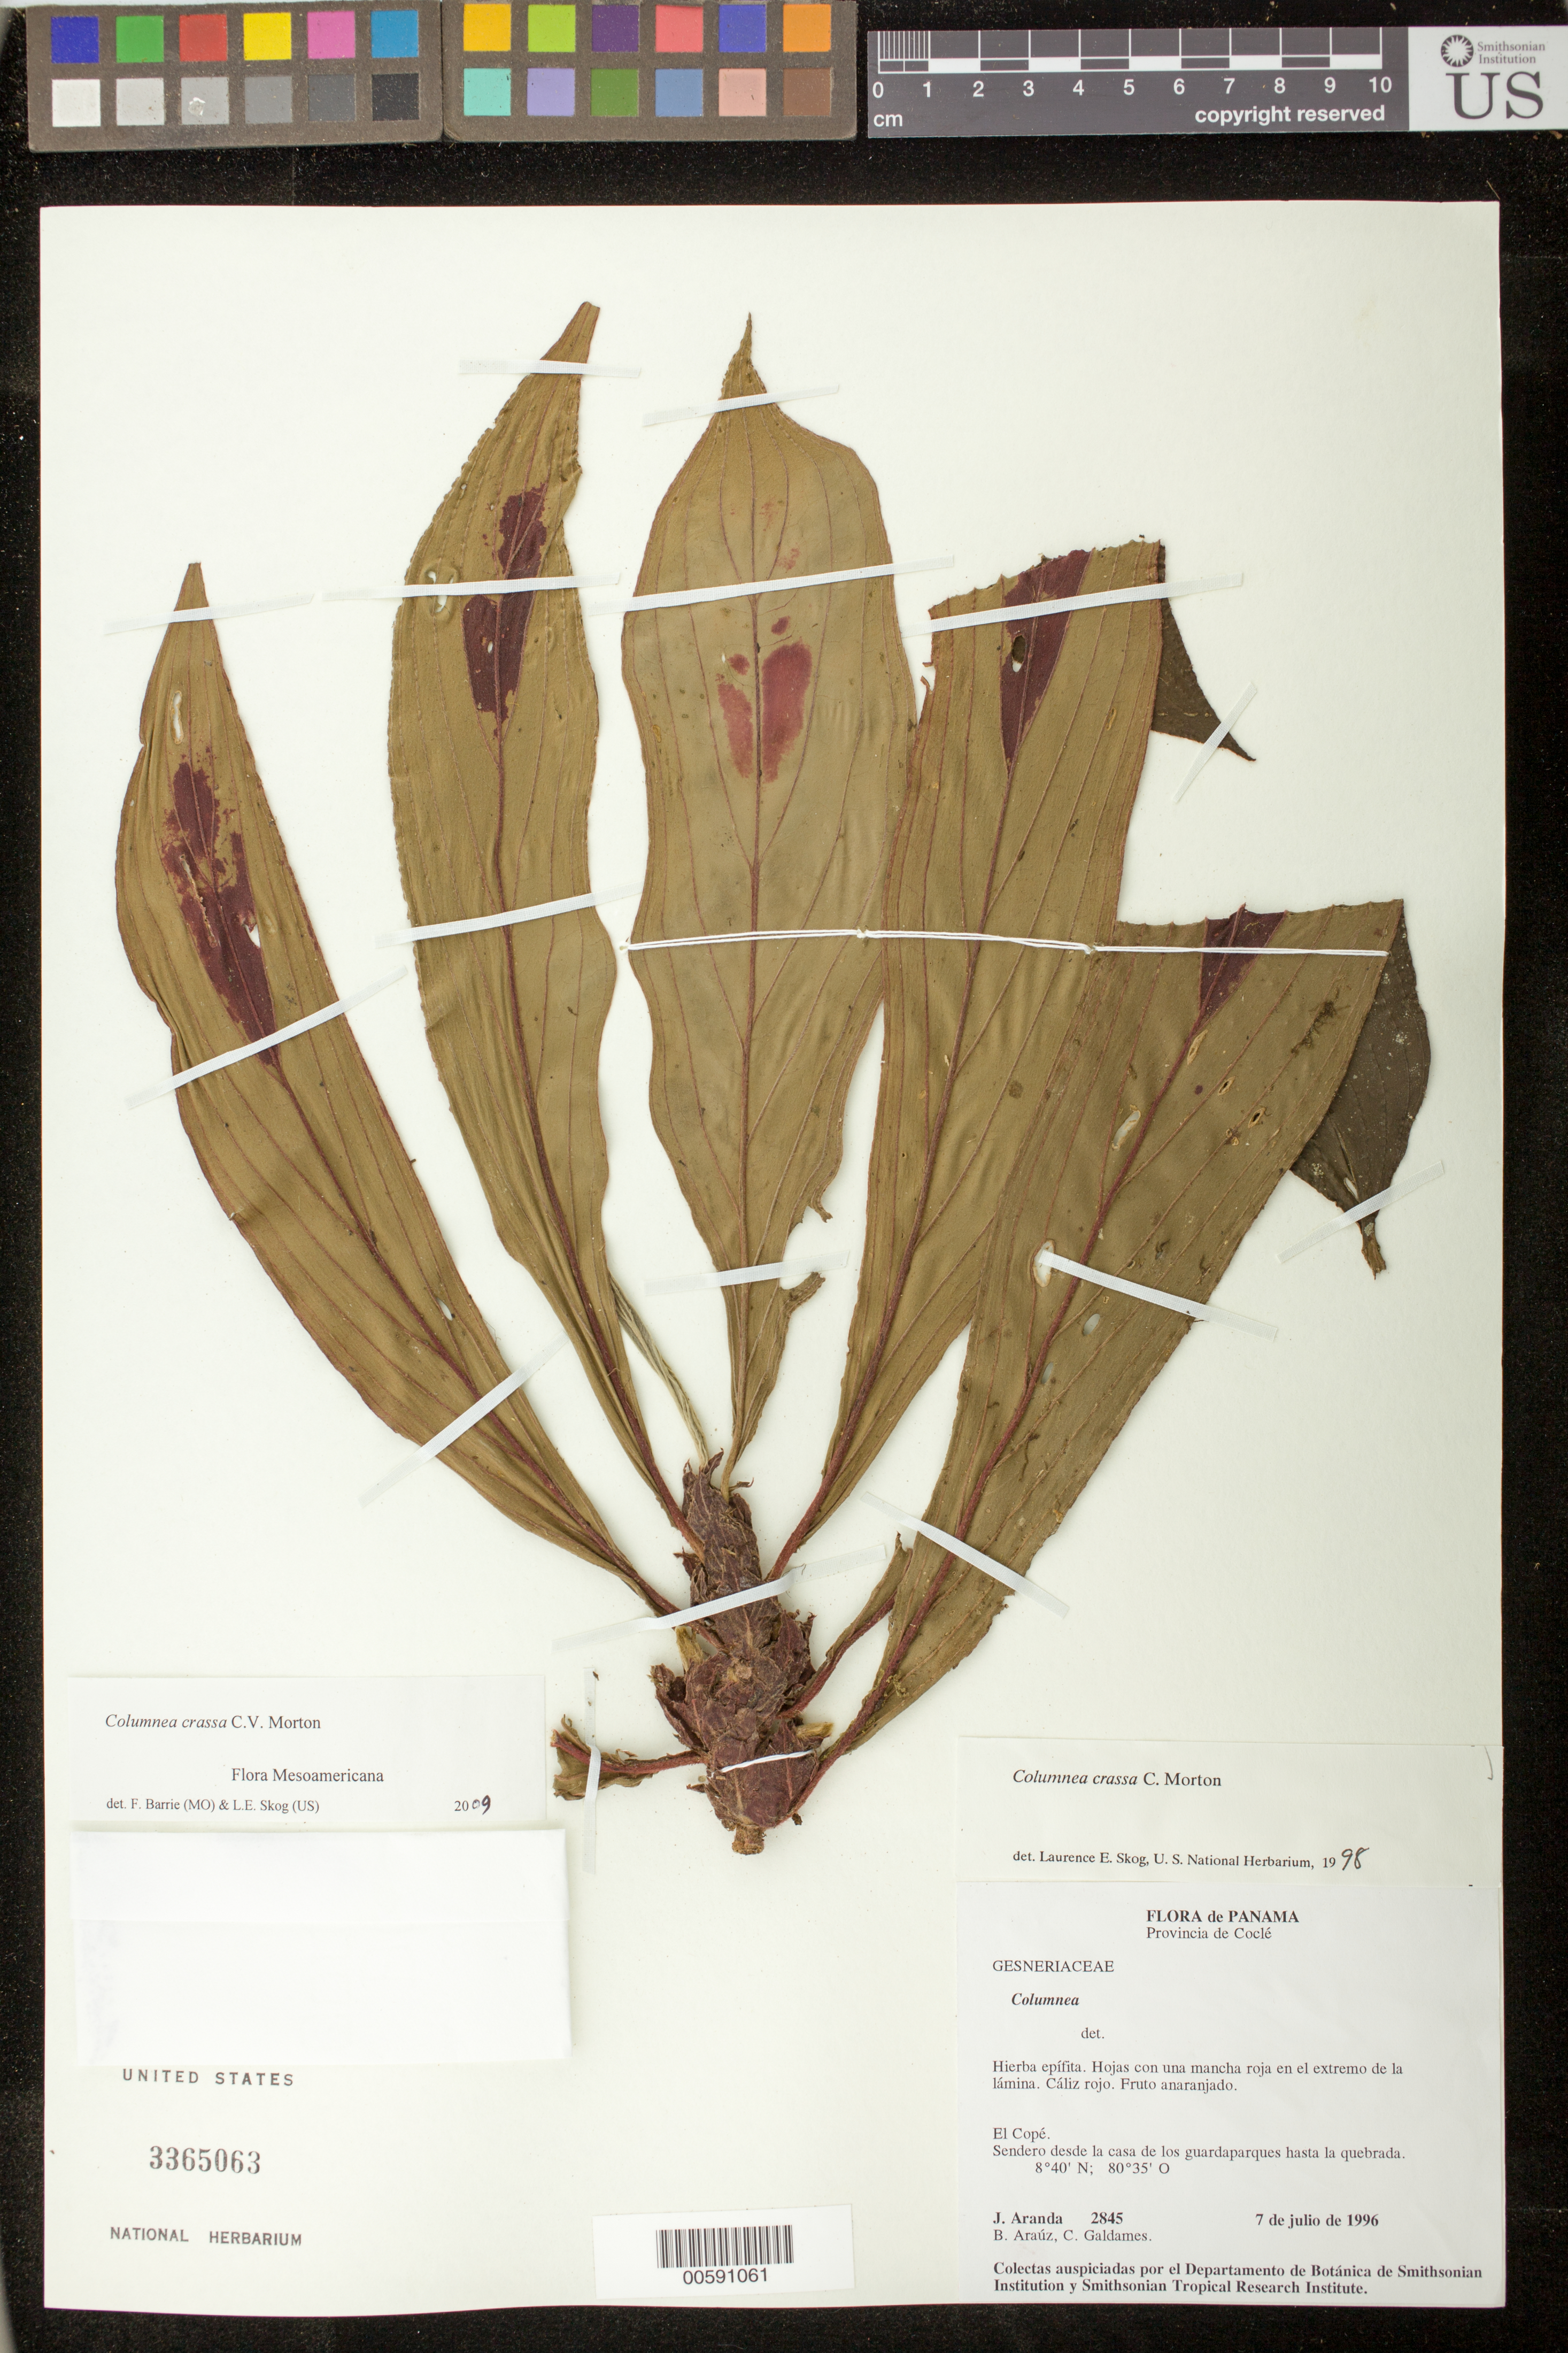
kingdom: Plantae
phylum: Tracheophyta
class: Magnoliopsida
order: Lamiales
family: Gesneriaceae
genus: Columnea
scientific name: Columnea crassa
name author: C.V. Morton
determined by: Clark, J. L., (SEL), The Marie Selby Botanical Garden (UNITED STATES)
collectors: J. Aranda, B. Araúz & C. Galdames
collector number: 2845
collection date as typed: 07 Jul 1996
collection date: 1996-07-07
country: Panama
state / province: Coclé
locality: El Copé; sendero desde la casa de los guaraparques hasta la quebrada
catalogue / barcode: US 3365063